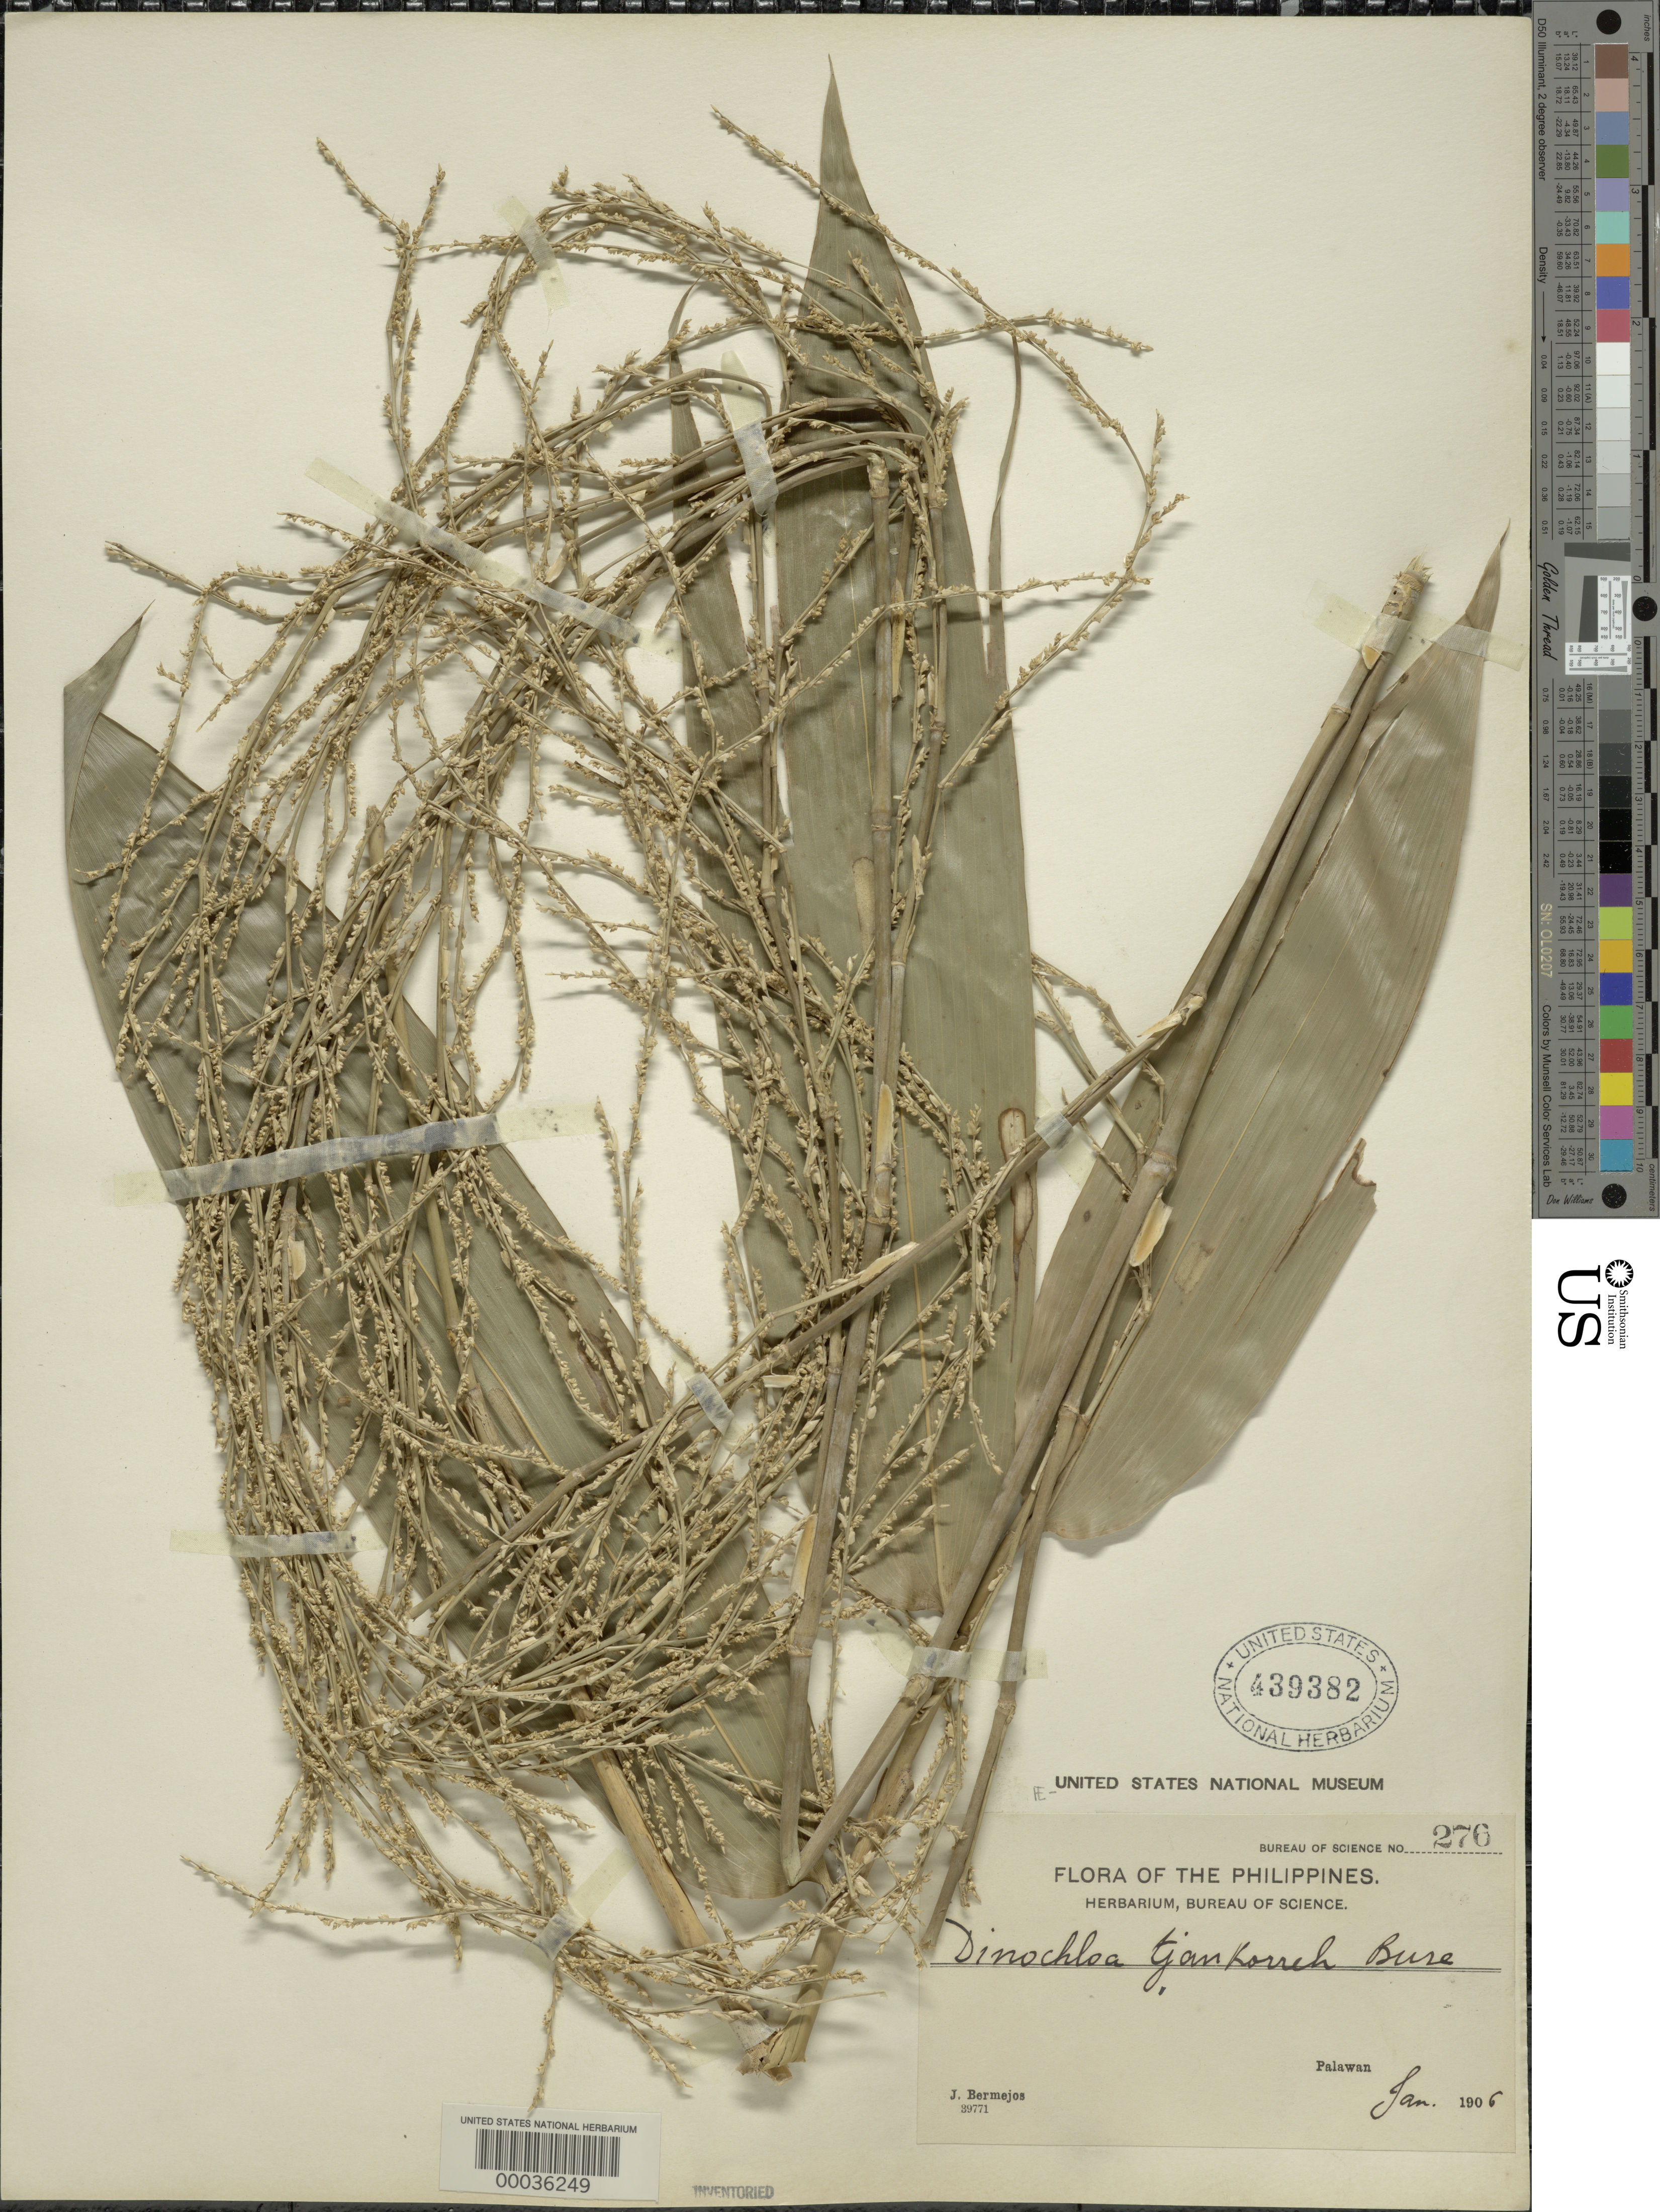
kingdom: Plantae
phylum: Tracheophyta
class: Liliopsida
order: Poales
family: Poaceae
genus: Dinochloa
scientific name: Dinochloa scandens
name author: (Blume ex Nees) Kuntze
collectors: J. Bermejos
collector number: Pbs 276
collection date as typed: Jan 1906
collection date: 1906-01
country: Philippines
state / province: Mimaropa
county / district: Palawan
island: Palawan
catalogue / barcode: US 439382